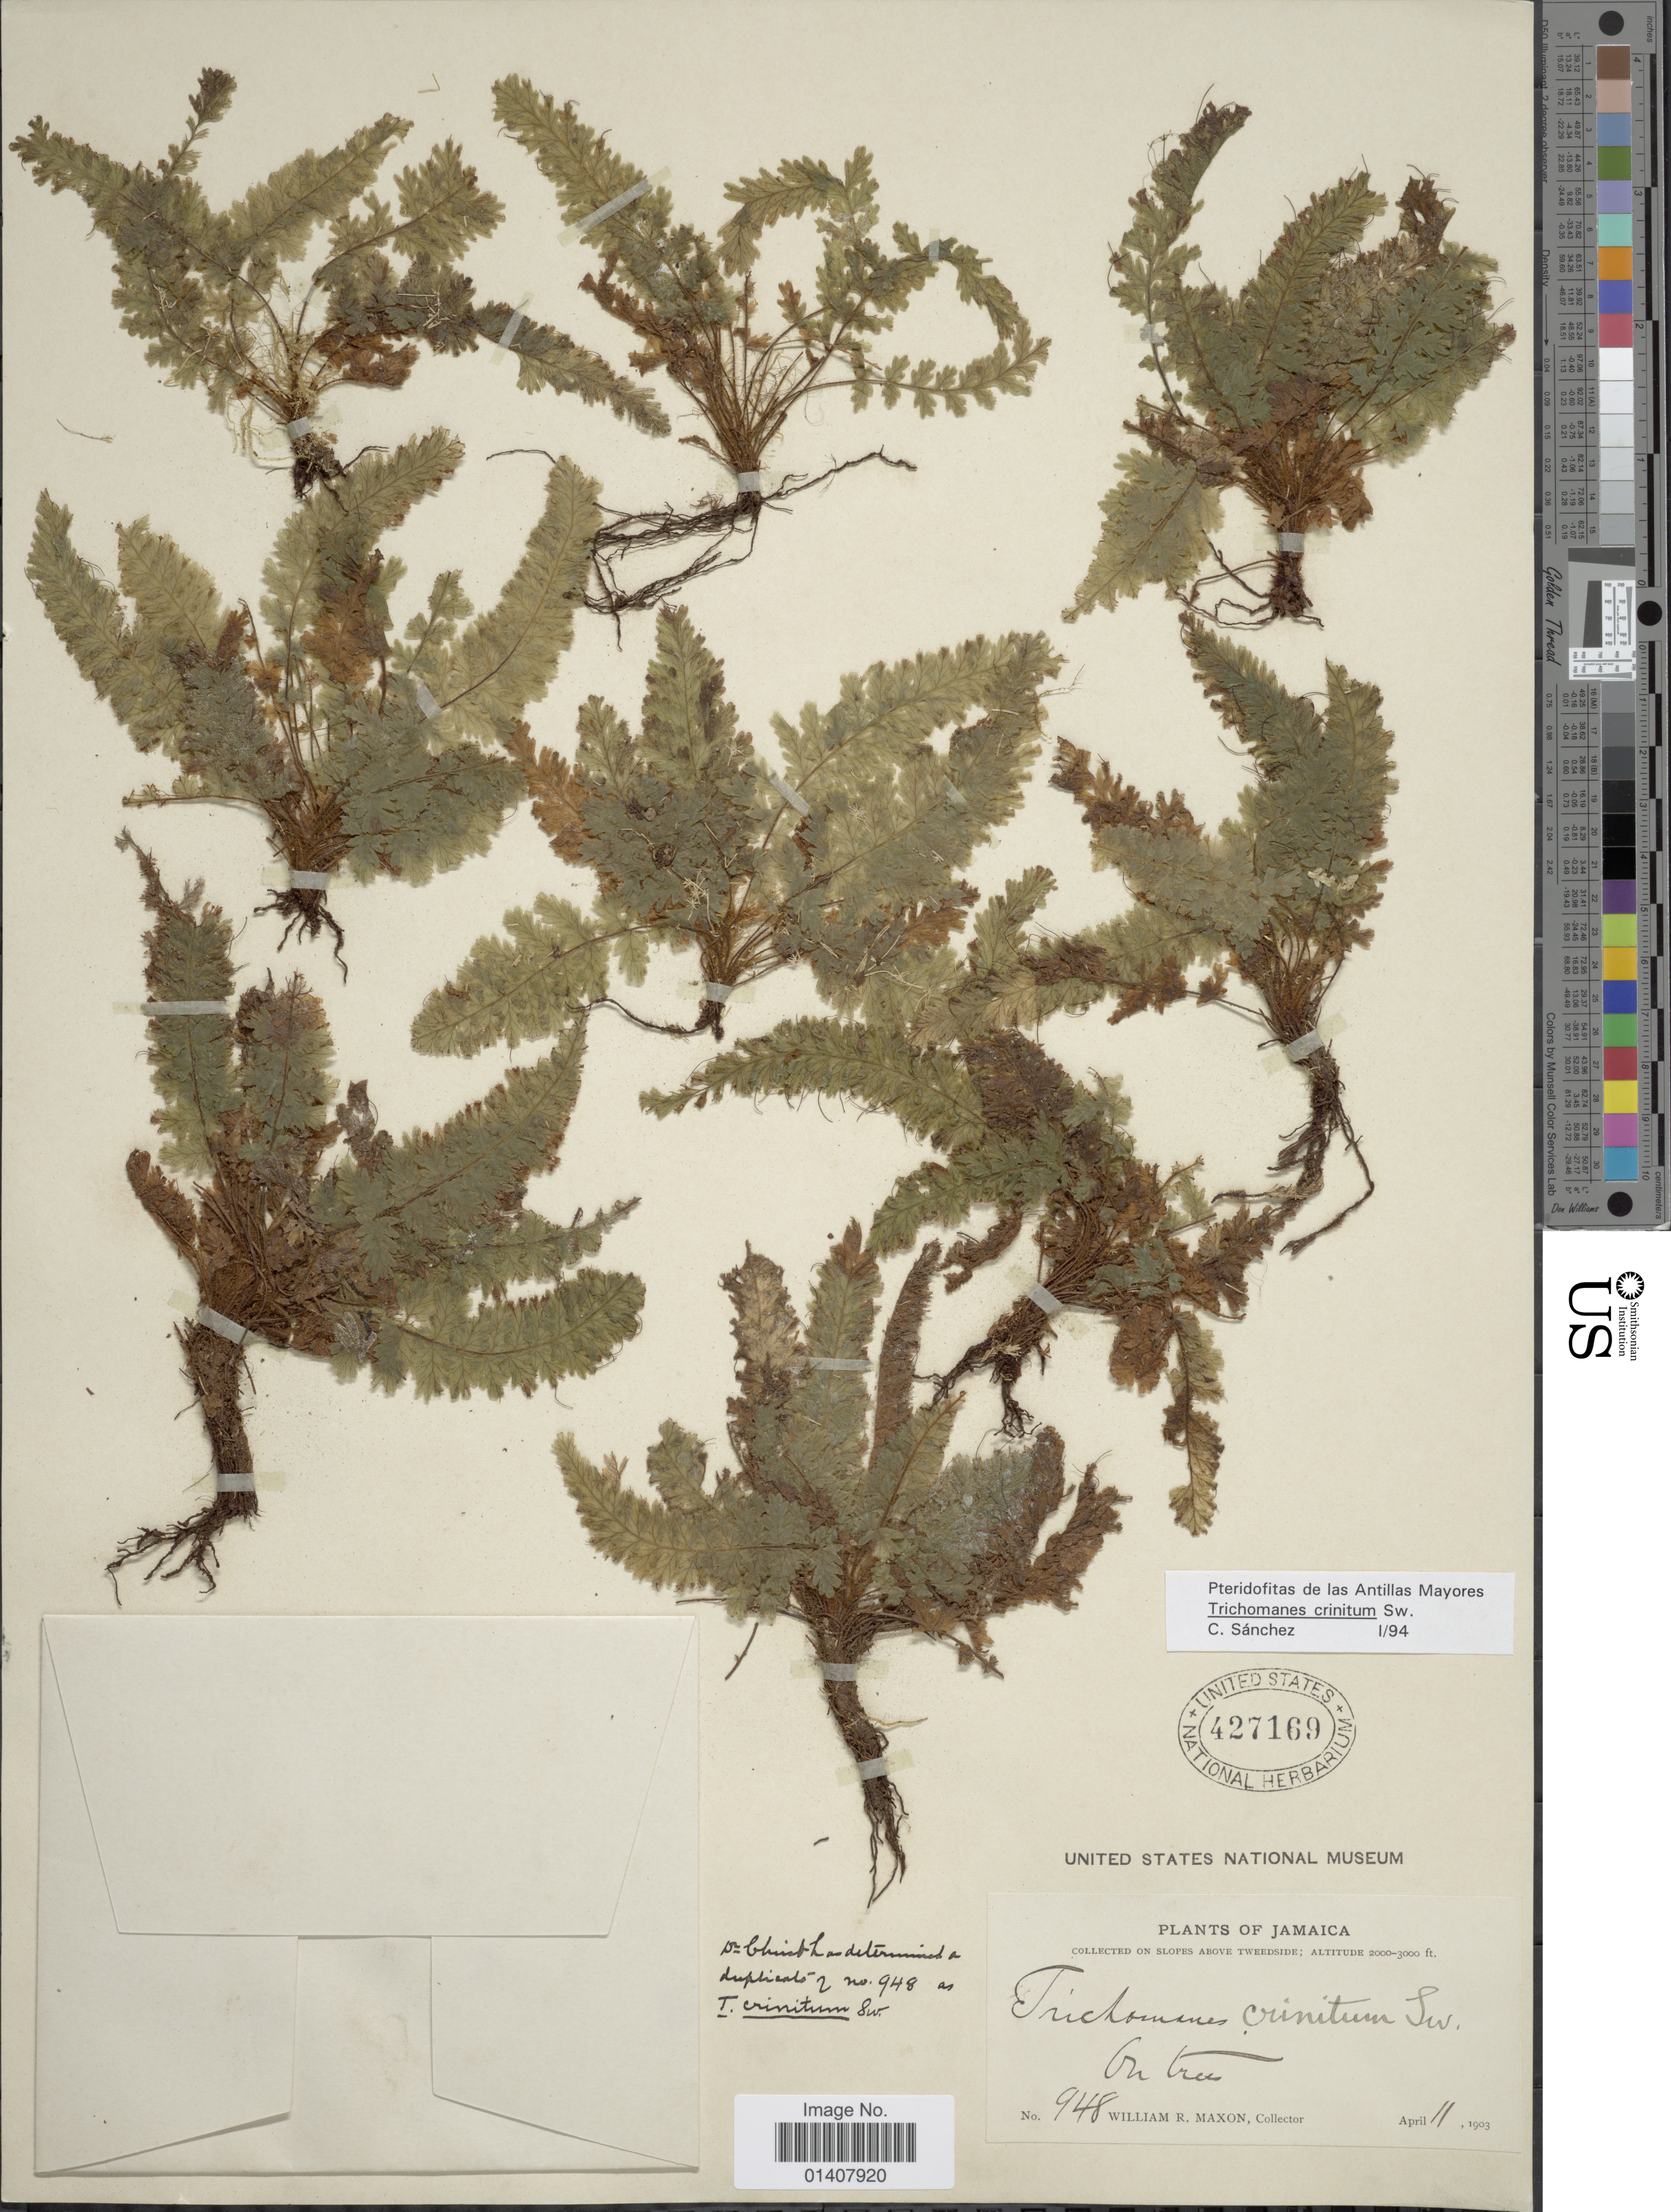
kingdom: Plantae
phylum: Tracheophyta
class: Polypodiopsida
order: Hymenophyllales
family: Hymenophyllaceae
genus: Trichomanes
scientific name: Trichomanes crinitum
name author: Sw.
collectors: W. R. Maxon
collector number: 948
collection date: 1903-04-11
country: Jamaica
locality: Slopes above Tweedside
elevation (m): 610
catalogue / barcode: US 427169